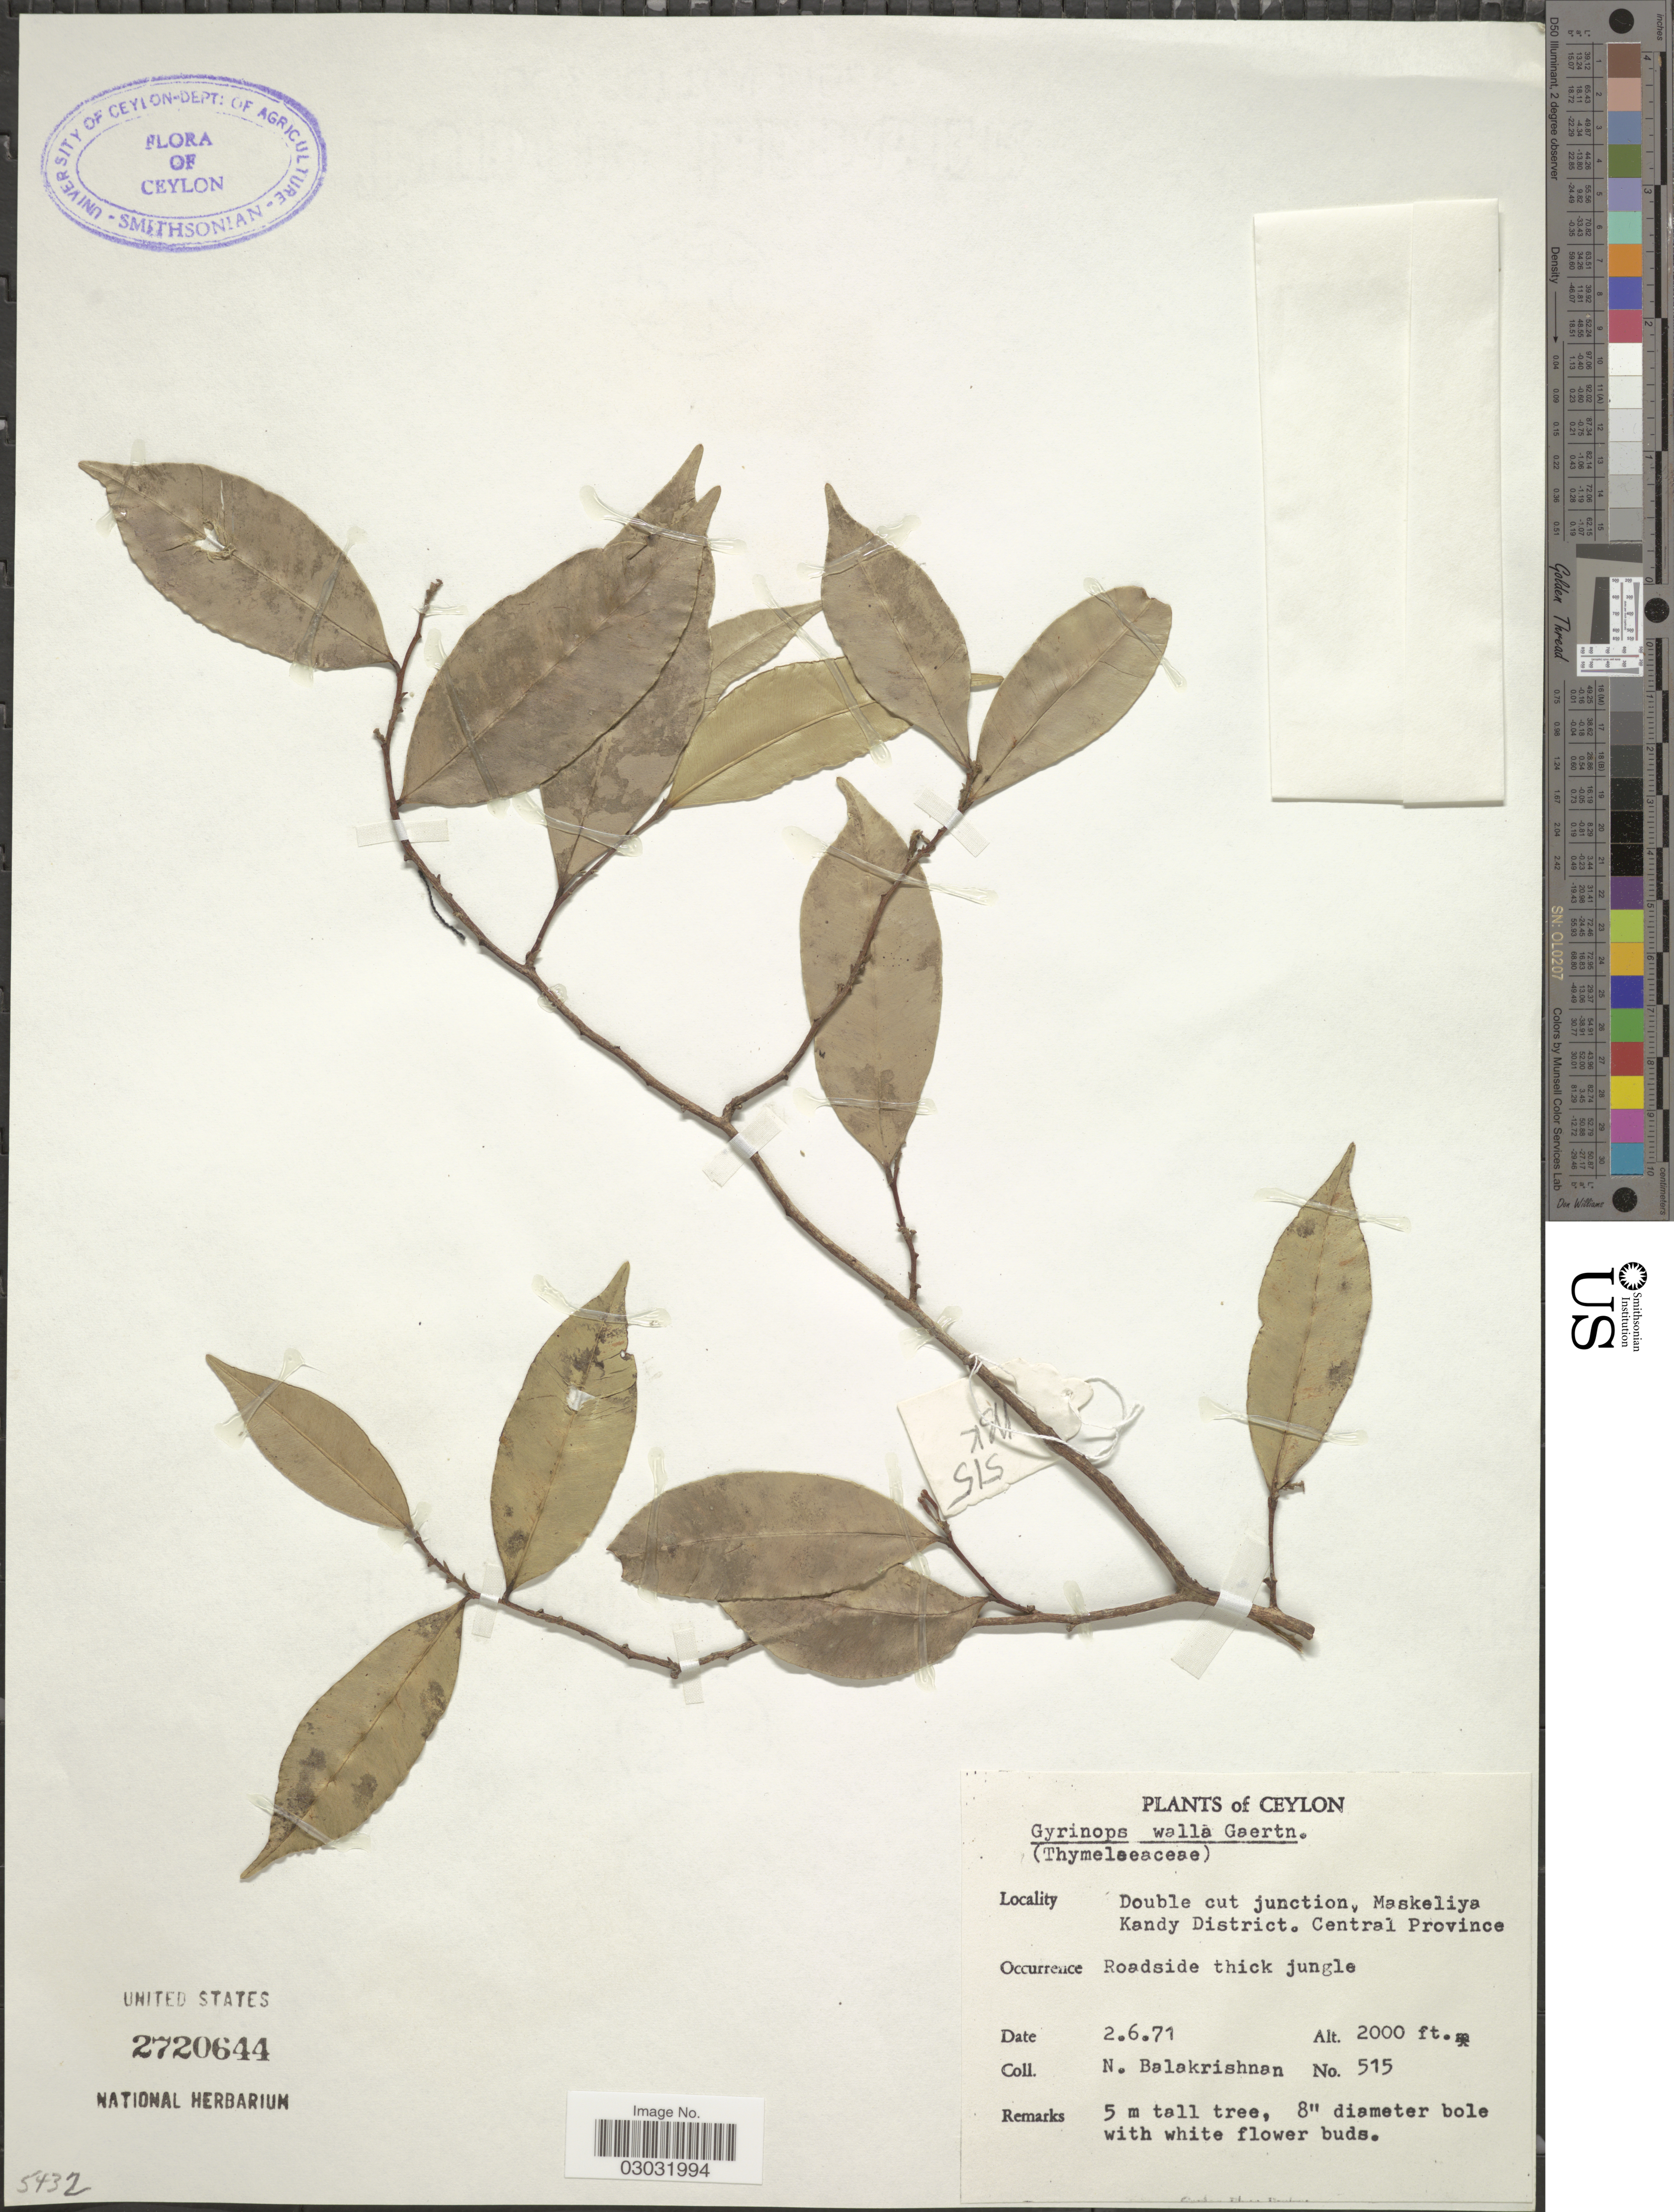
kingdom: Plantae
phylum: Tracheophyta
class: Magnoliopsida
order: Malvales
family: Thymelaeaceae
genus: Gyrinops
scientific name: Gyrinops walla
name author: Gaertn.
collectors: N. Balakrishnan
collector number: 515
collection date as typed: Transcribed d/m/y: 2/6/71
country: Sri Lanka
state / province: Central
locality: Ceylon, Double cut junction, Maskeliya Kandy District. Central Province.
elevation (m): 610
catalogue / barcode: US 2720644